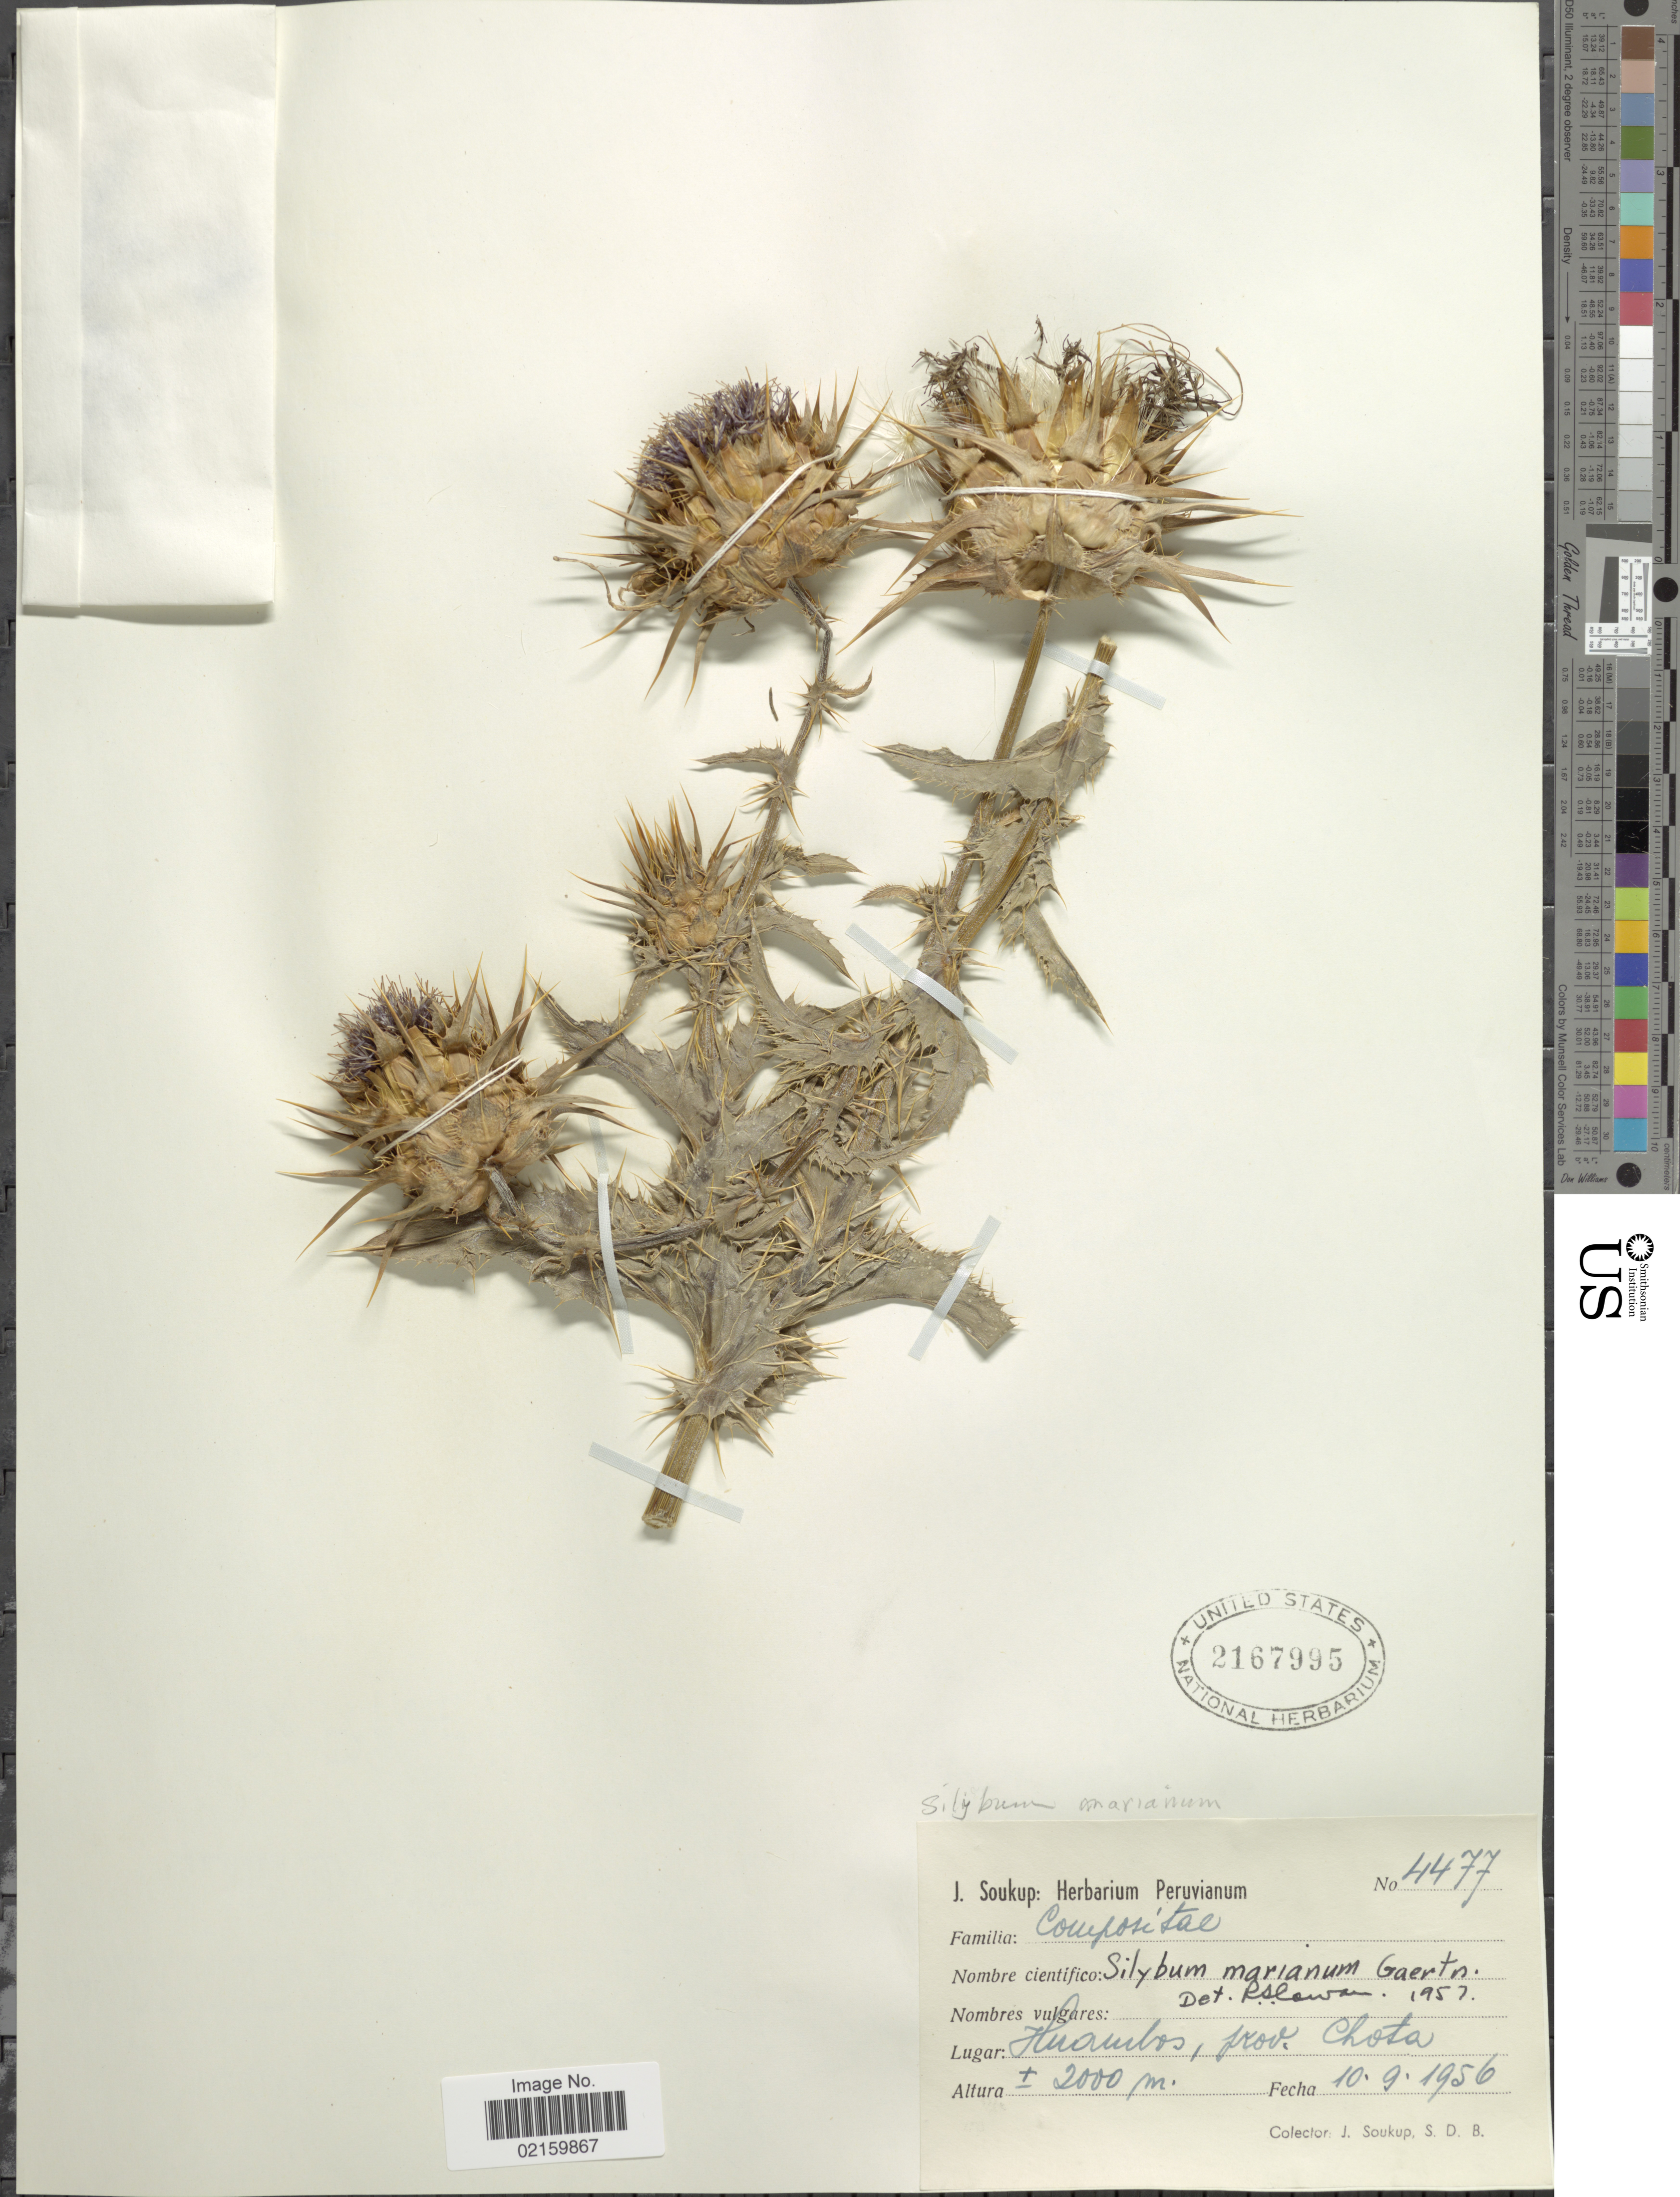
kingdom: Plantae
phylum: Tracheophyta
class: Magnoliopsida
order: Asterales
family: Asteraceae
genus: Silybum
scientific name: Silybum marianum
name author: (L.) Gaertn.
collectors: J. Soukup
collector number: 4477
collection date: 1956-09-10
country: Peru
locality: Huambos, prov. Chota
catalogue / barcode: US 2167995